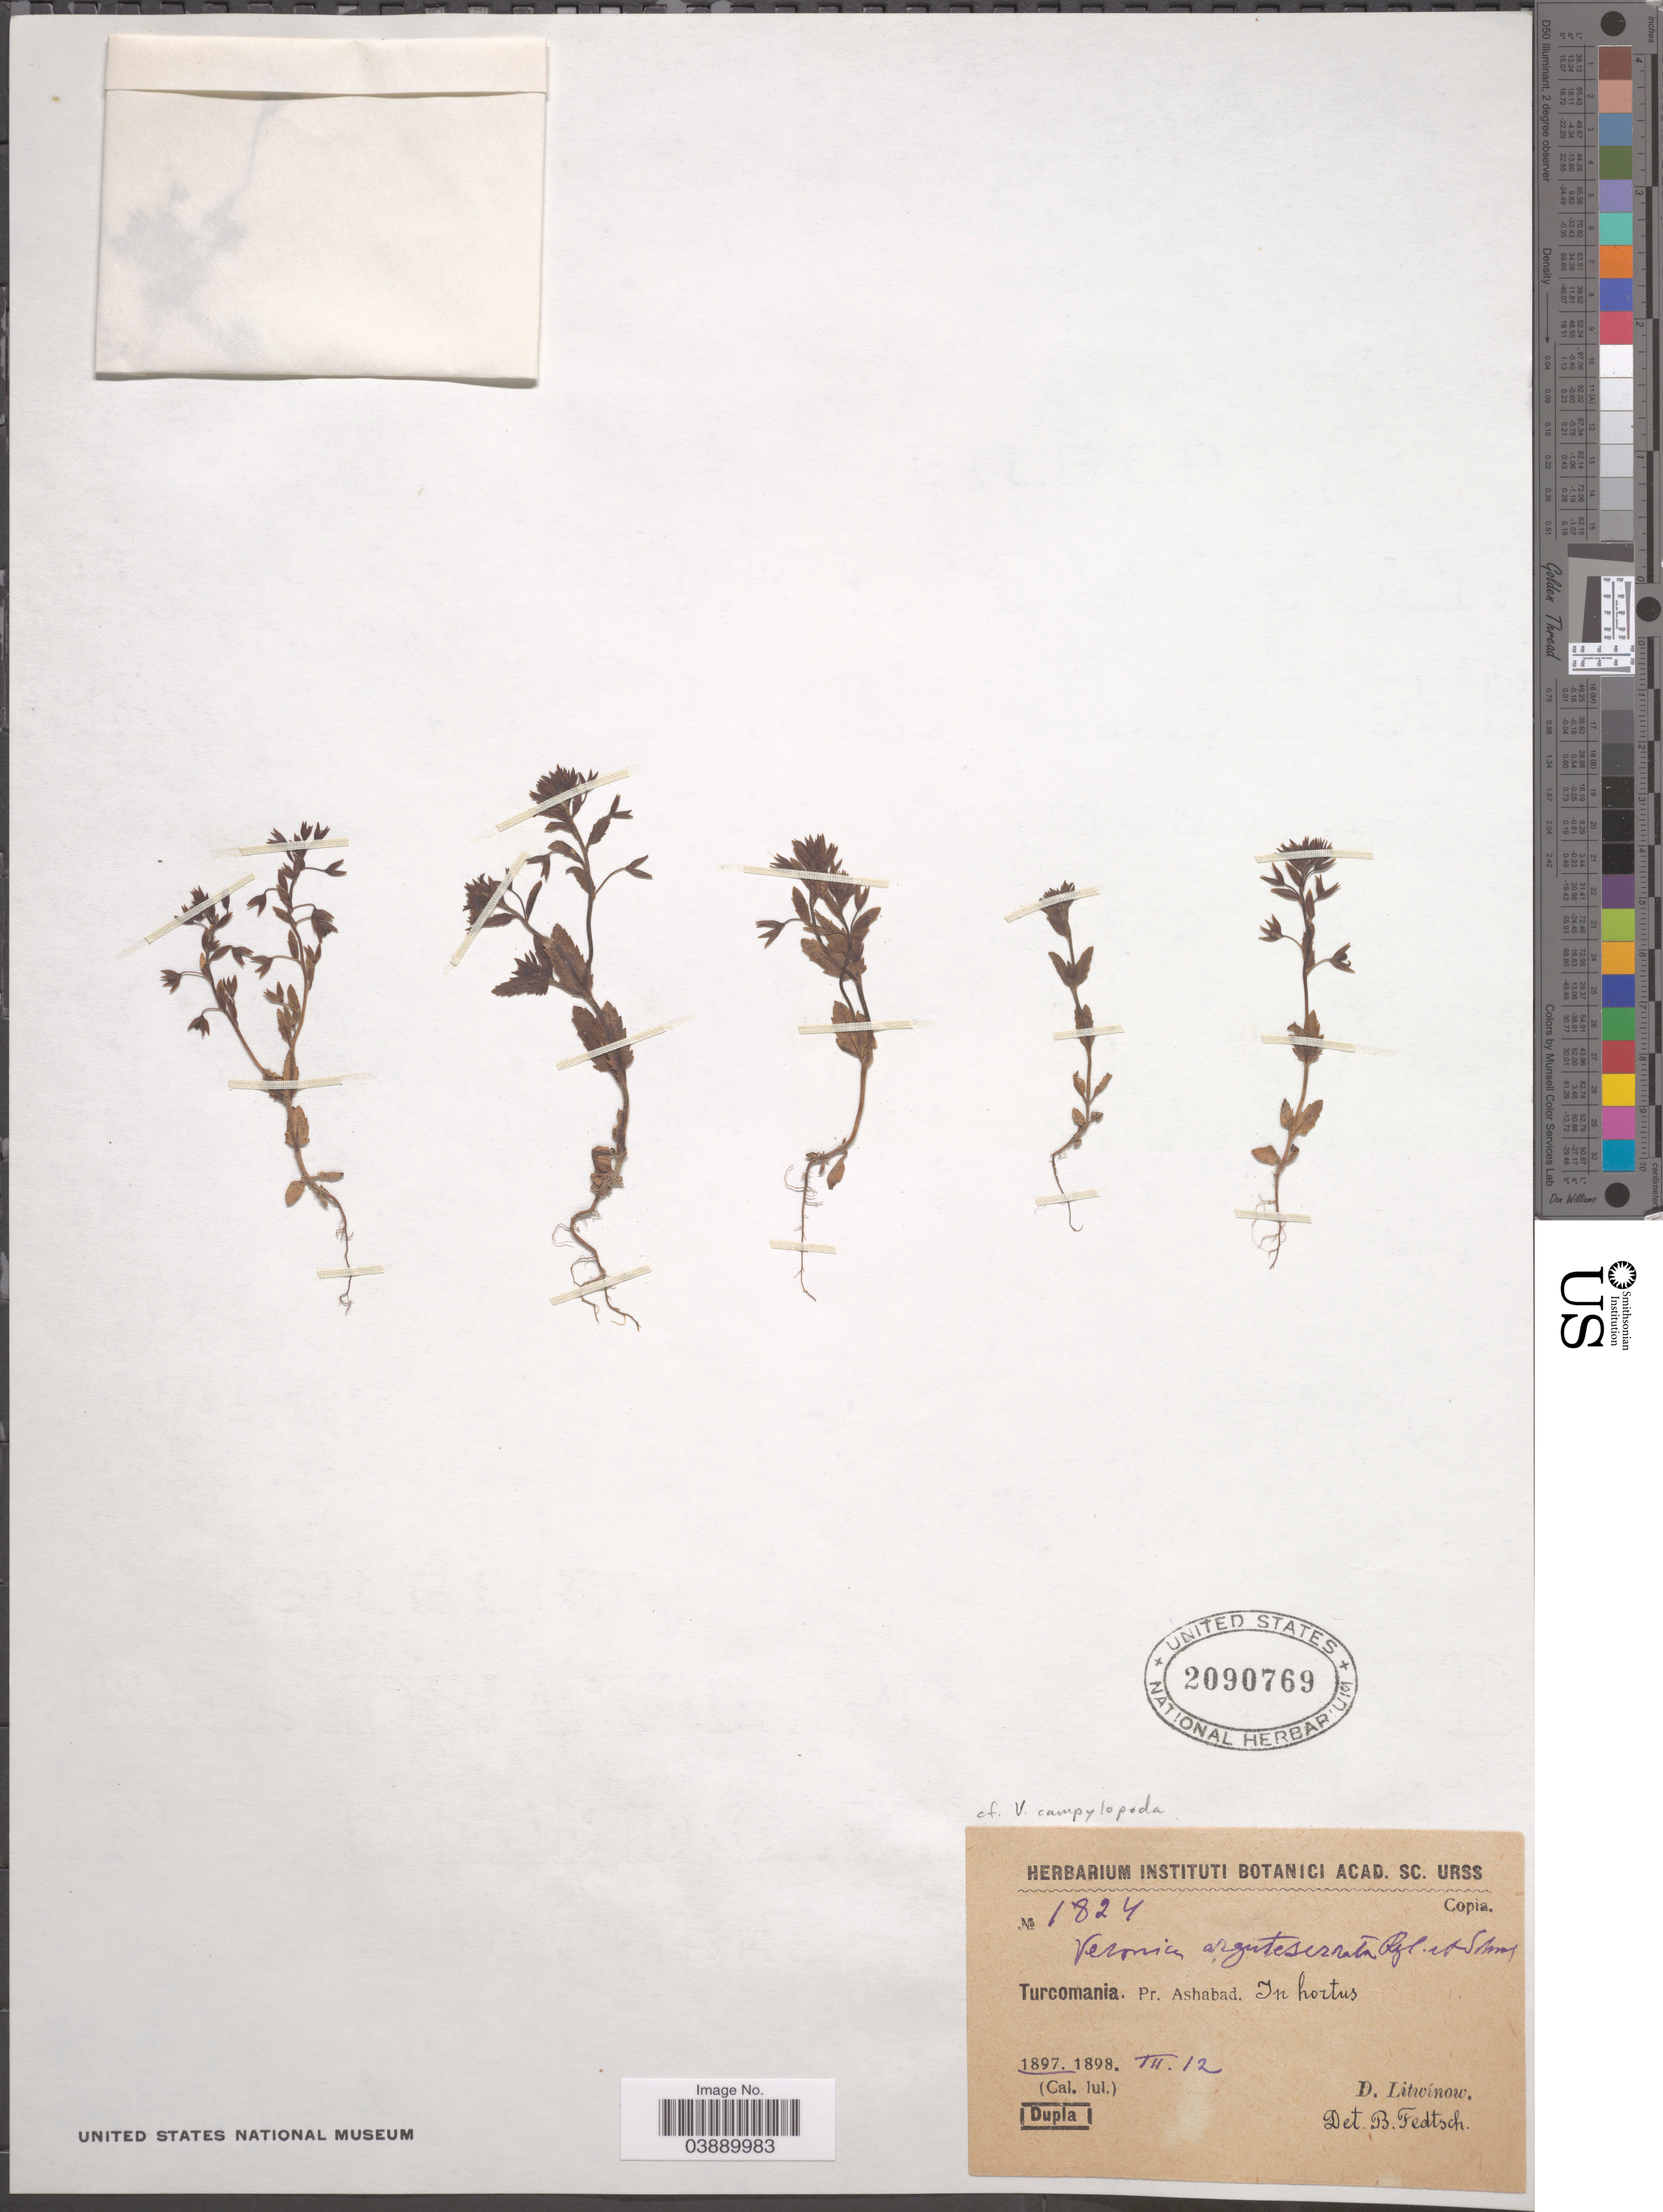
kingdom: Plantae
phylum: Tracheophyta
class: Magnoliopsida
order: Lamiales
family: Plantaginaceae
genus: Veronica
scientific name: Veronica campylopoda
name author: Boiss.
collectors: D. Litwinow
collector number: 1824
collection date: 1897-03-12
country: Turkmenistan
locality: Turcomania. Pr. Ashabad. In hortus.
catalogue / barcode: US 2090769